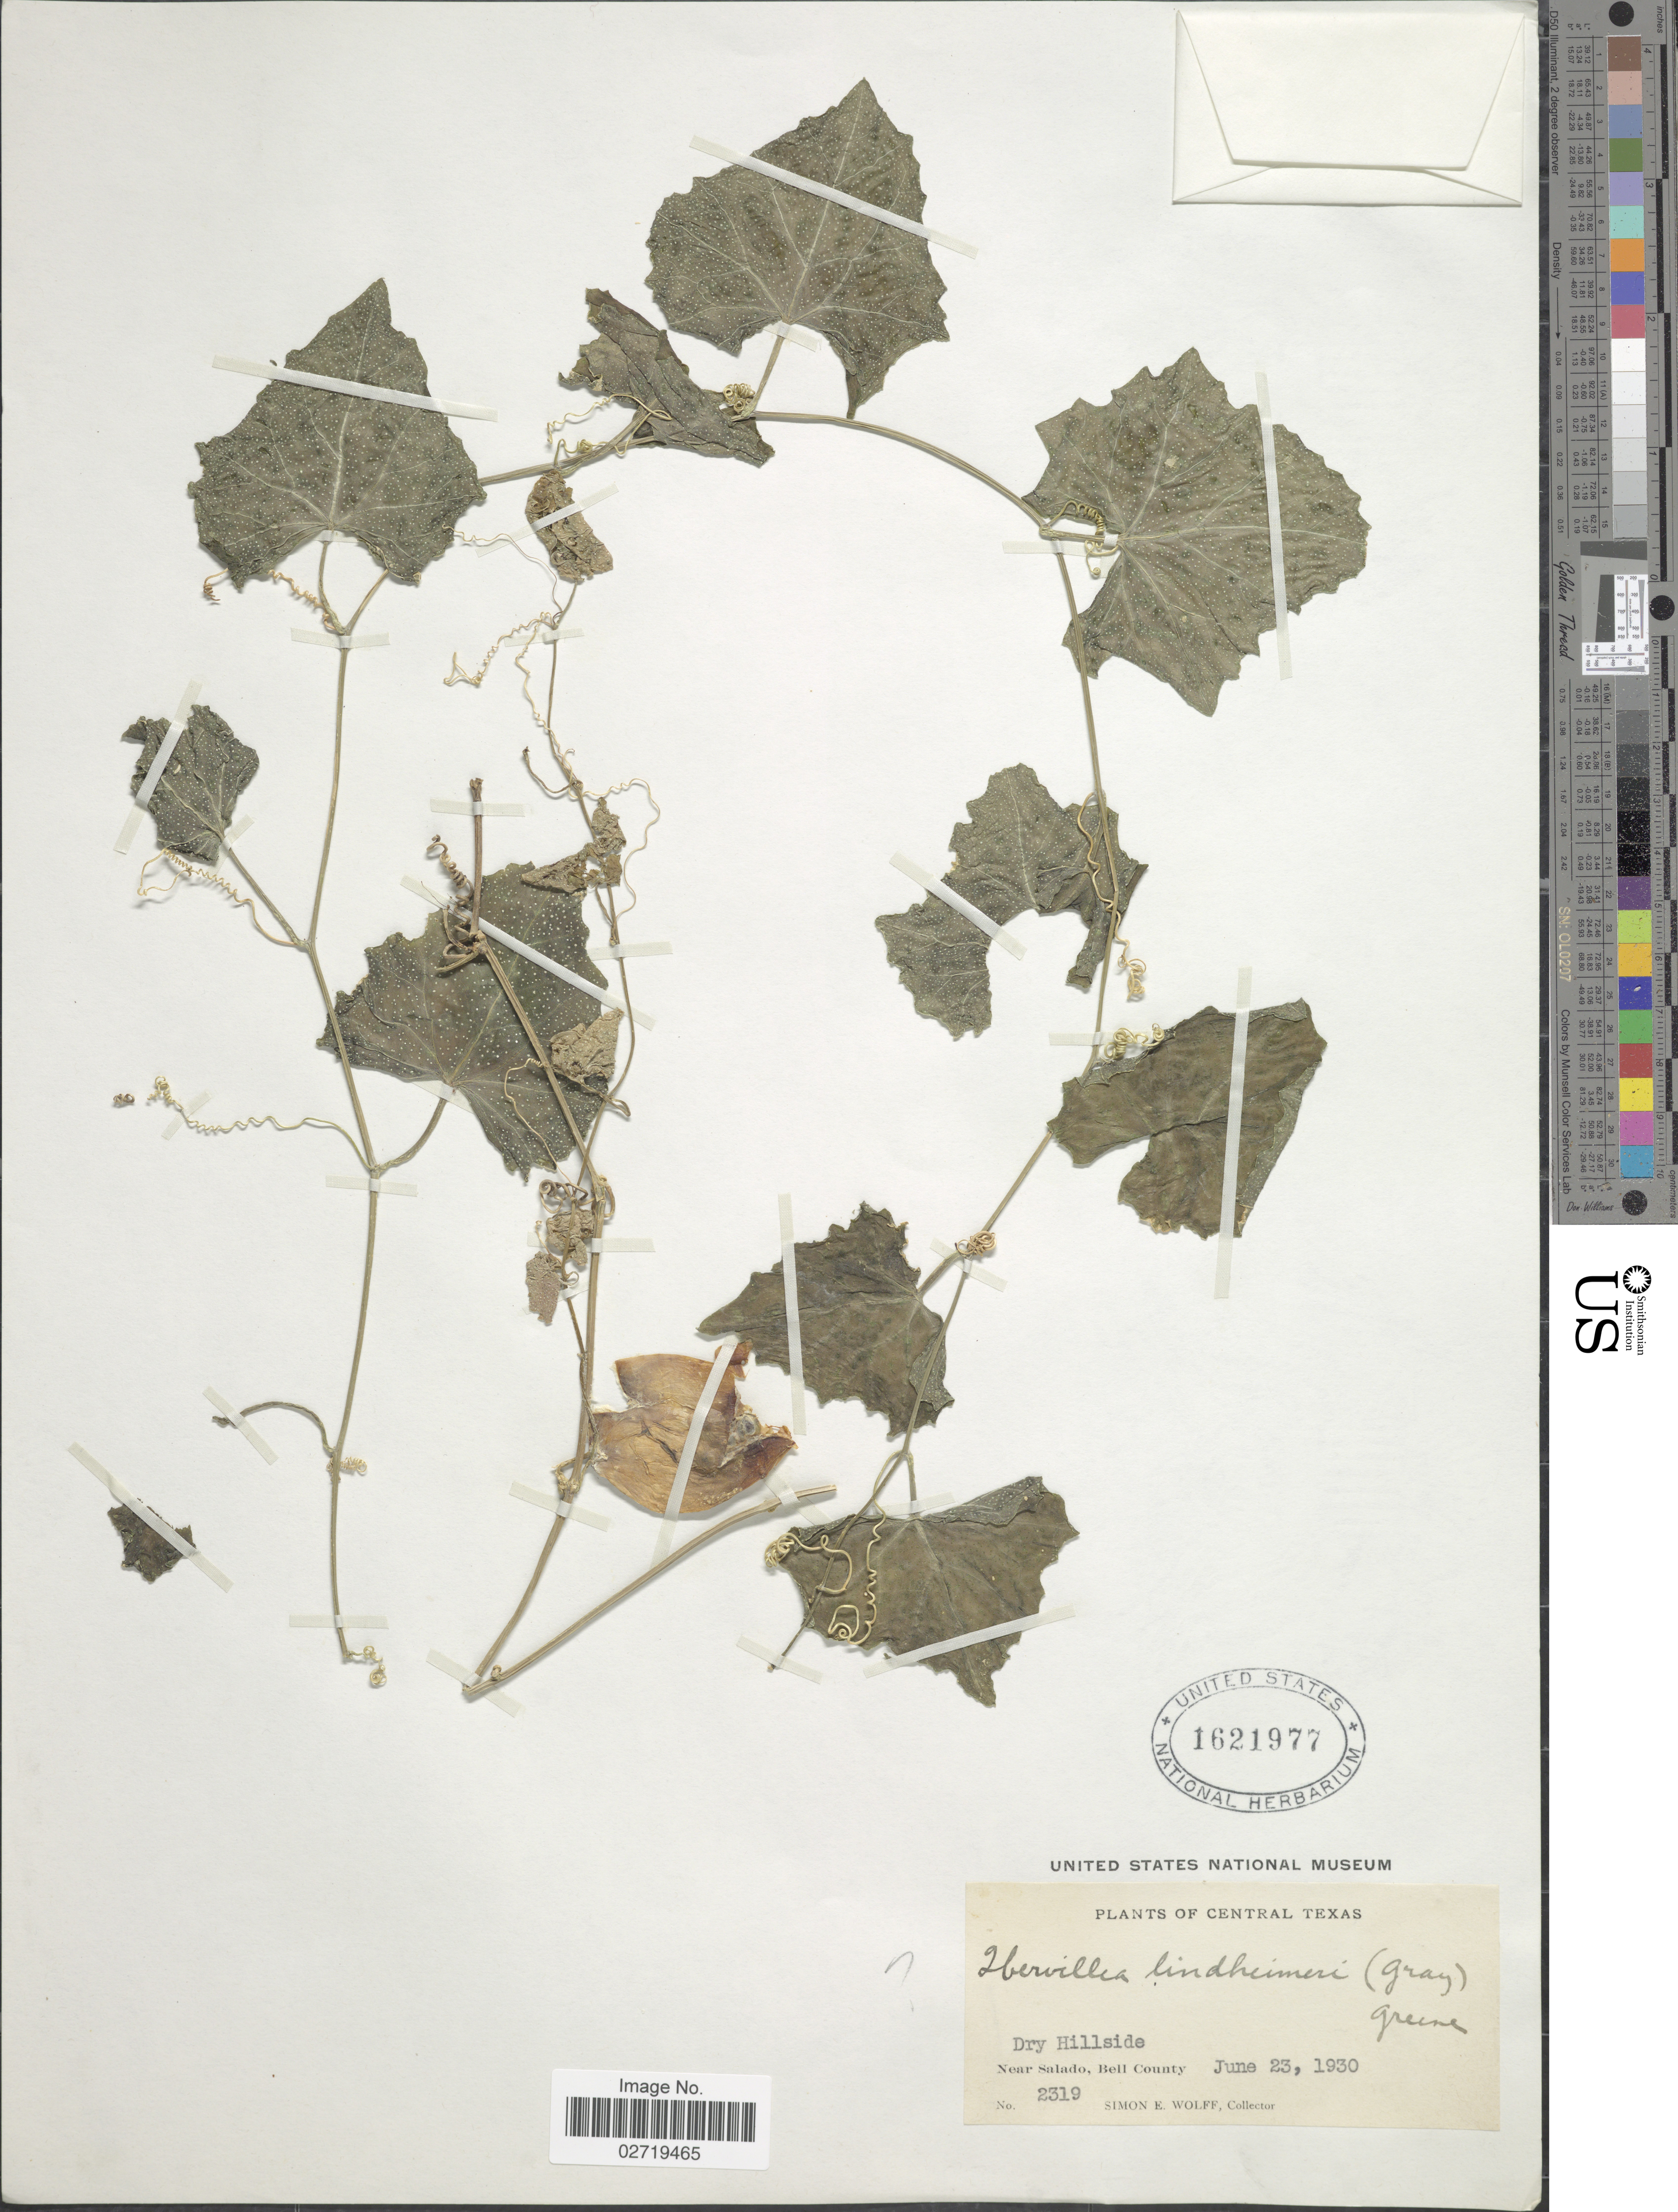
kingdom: Plantae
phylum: Tracheophyta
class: Magnoliopsida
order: Cucurbitales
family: Cucurbitaceae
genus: Ibervillea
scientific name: Ibervillea lindheimeri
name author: (A. Gray) Greene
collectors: S. E. Wolff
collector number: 2319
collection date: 1930-06-23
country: United States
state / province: Texas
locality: Central Texas, Dry Hillside, Near Salado, Bell County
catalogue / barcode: US 1621977